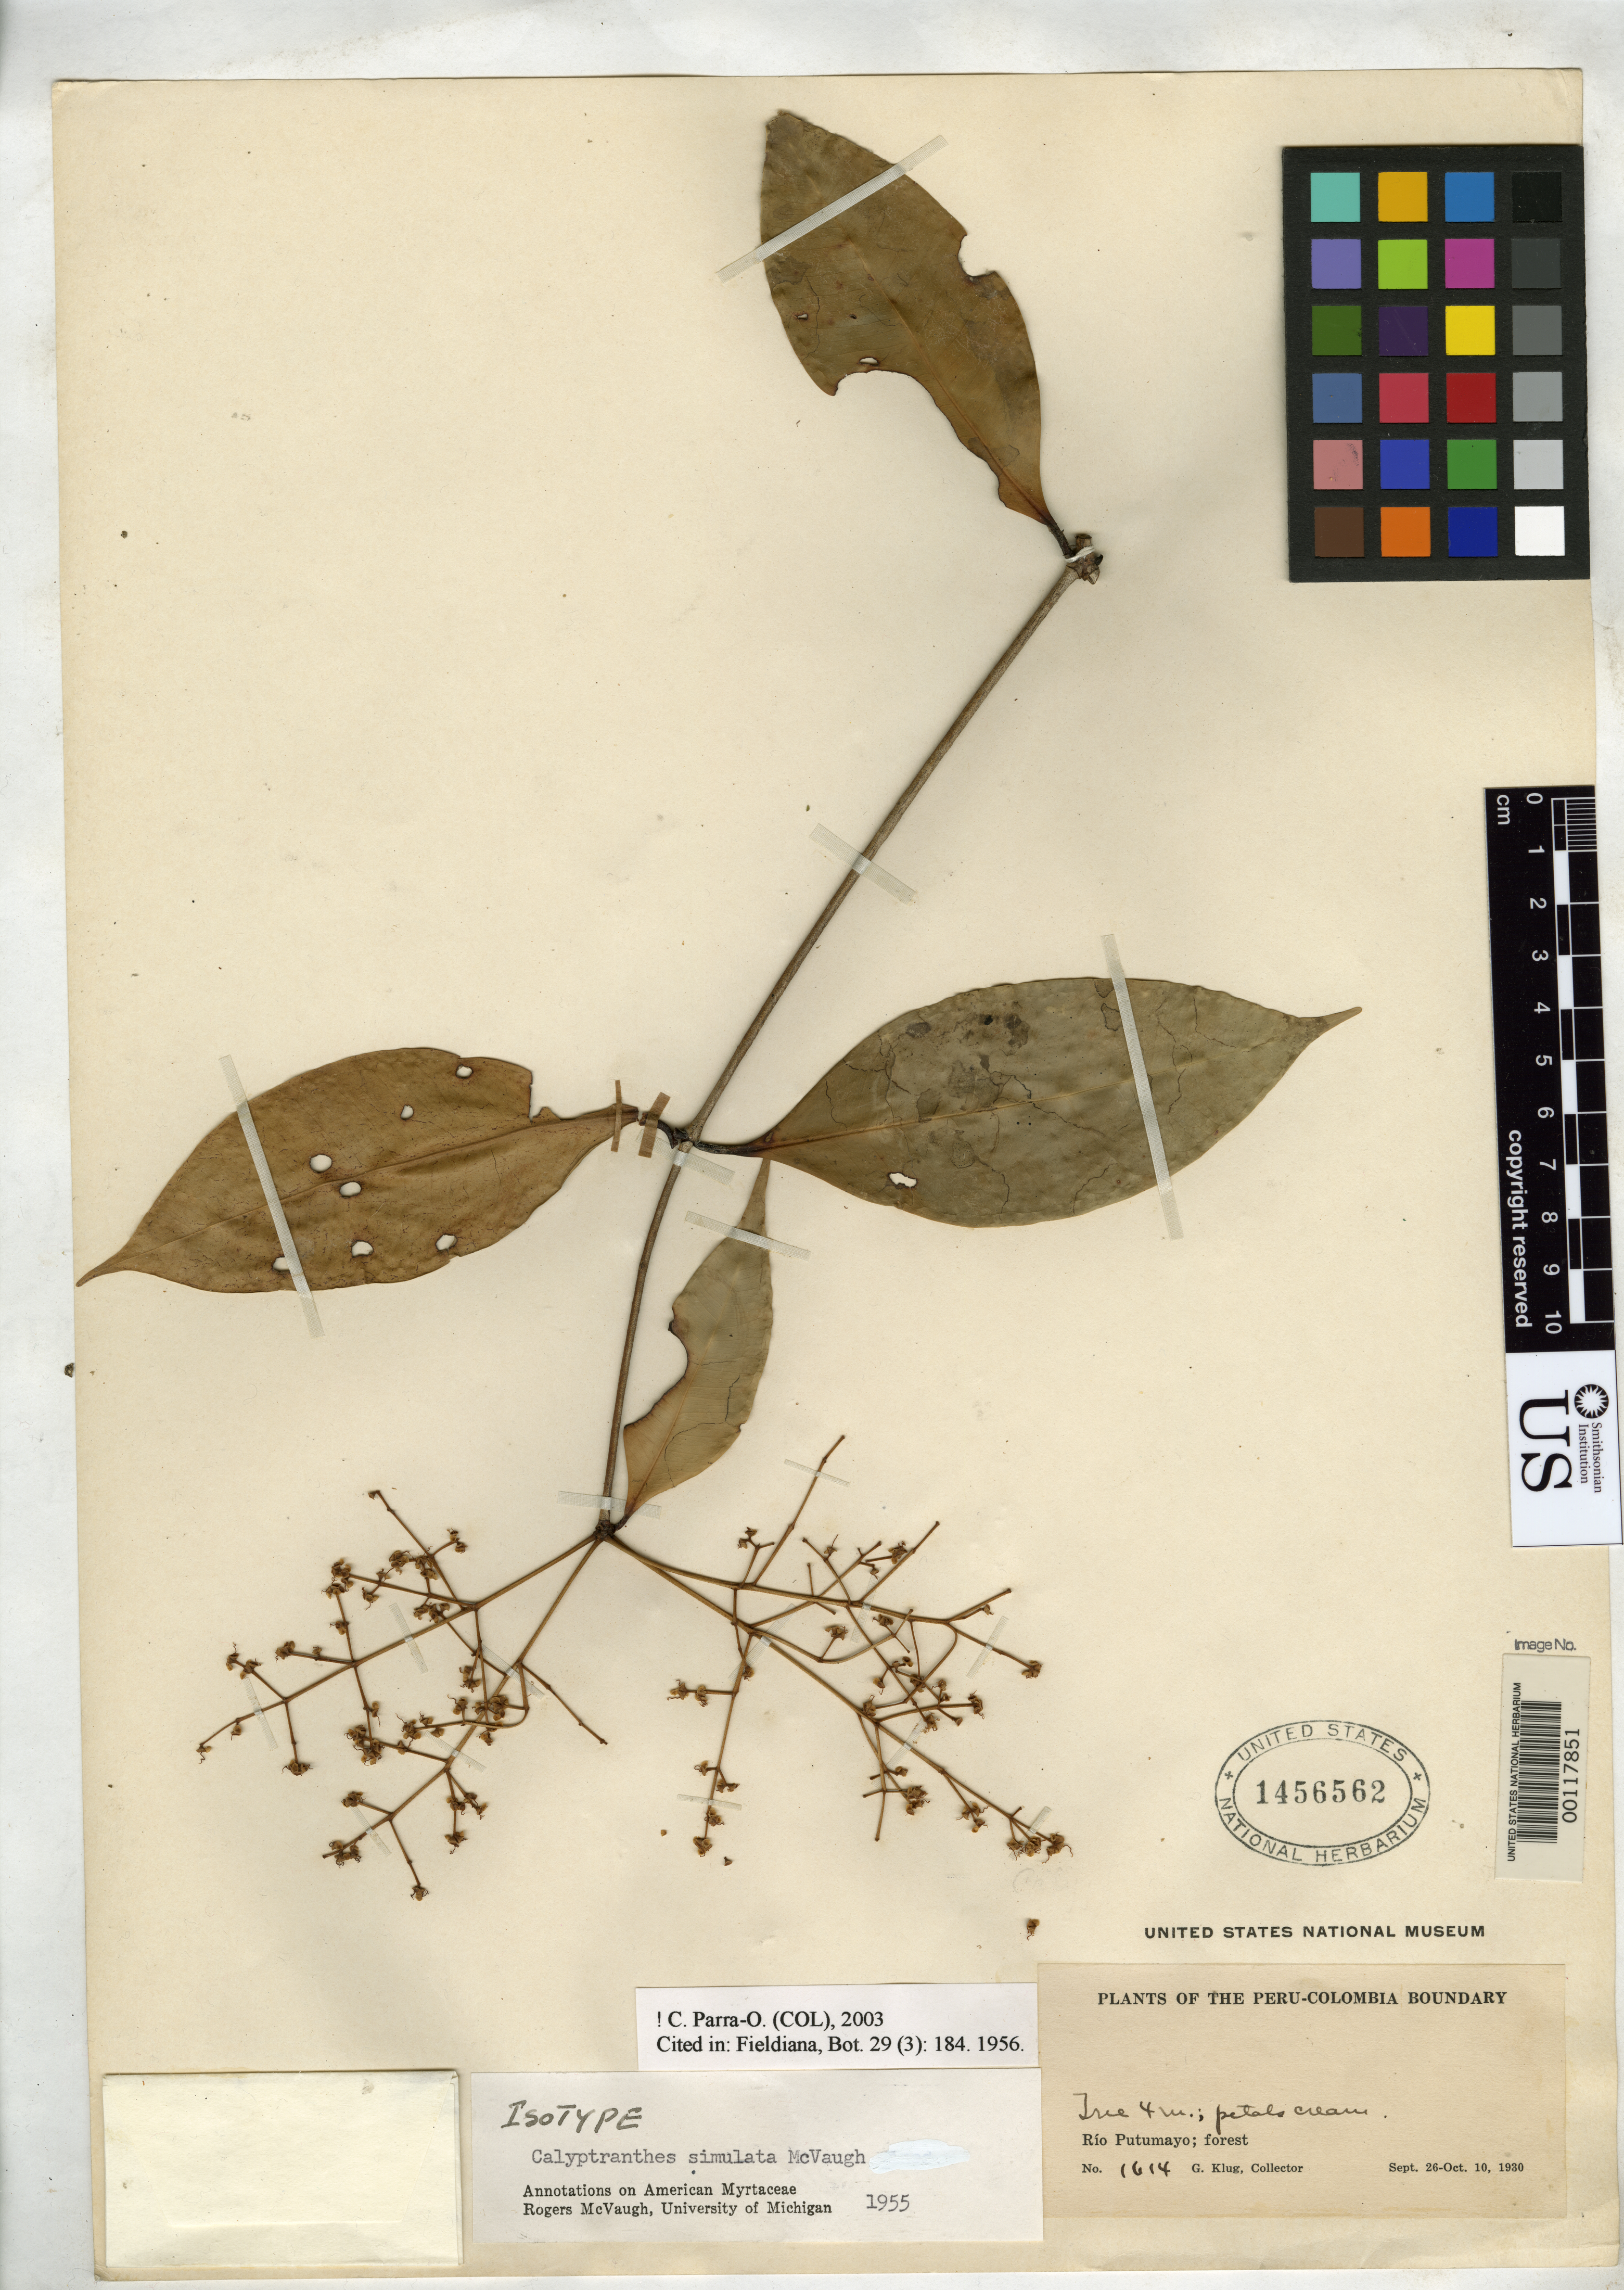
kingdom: Plantae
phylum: Tracheophyta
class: Magnoliopsida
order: Myrtales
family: Myrtaceae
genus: Calyptranthes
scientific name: Calyptranthes simulata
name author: McVaugh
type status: Isotype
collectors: G. Klug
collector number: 1614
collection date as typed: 26 Sep 1930 to 10 Oct 1930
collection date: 1930-09-26/1930-10-10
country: Colombia / Peru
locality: Río Putumayo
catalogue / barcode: US 1456562